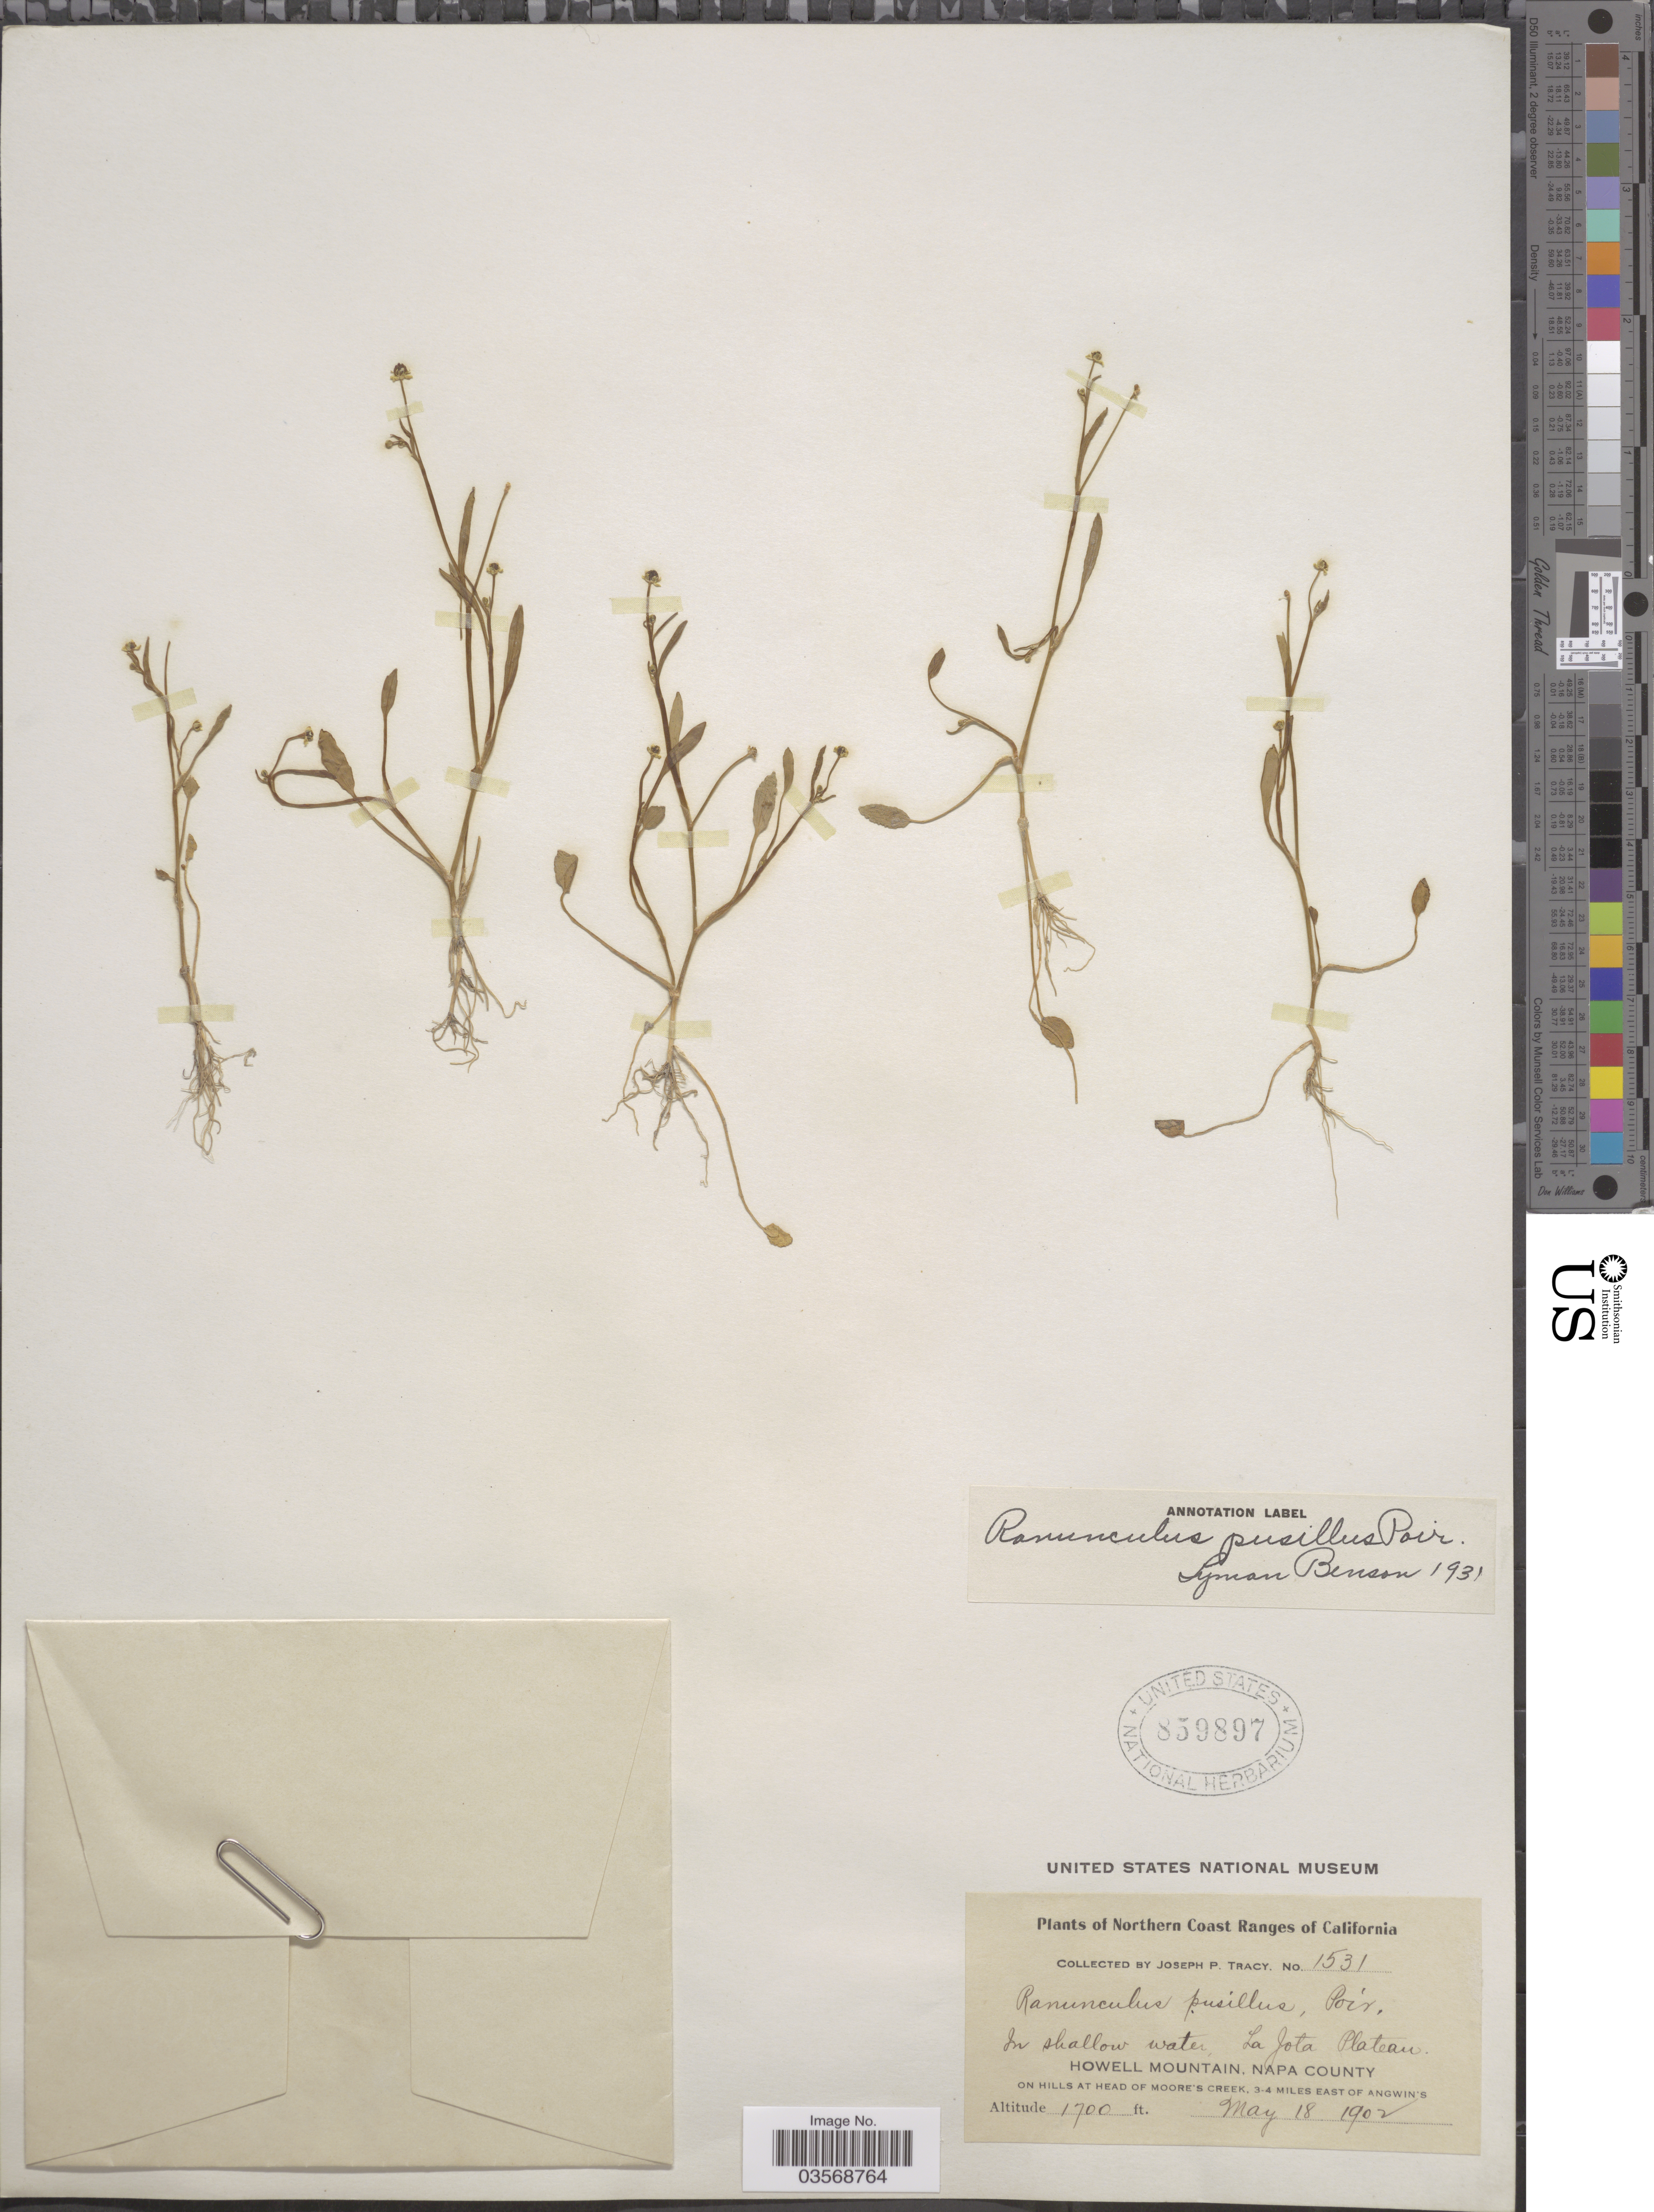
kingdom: Plantae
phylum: Tracheophyta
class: Magnoliopsida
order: Ranunculales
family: Ranunculaceae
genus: Ranunculus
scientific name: Ranunculus pusillus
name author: Poir.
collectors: J. Tracy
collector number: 1531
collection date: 1902-05-18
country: United States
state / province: California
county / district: Napa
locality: Northern Coast Ranges of California. In shallow water. La Jota Plateau. Howell Mountain, Napa County. On hills at head of Moore's Creek, 3-4 miles east of Angwin's.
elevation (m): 518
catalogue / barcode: US 859897